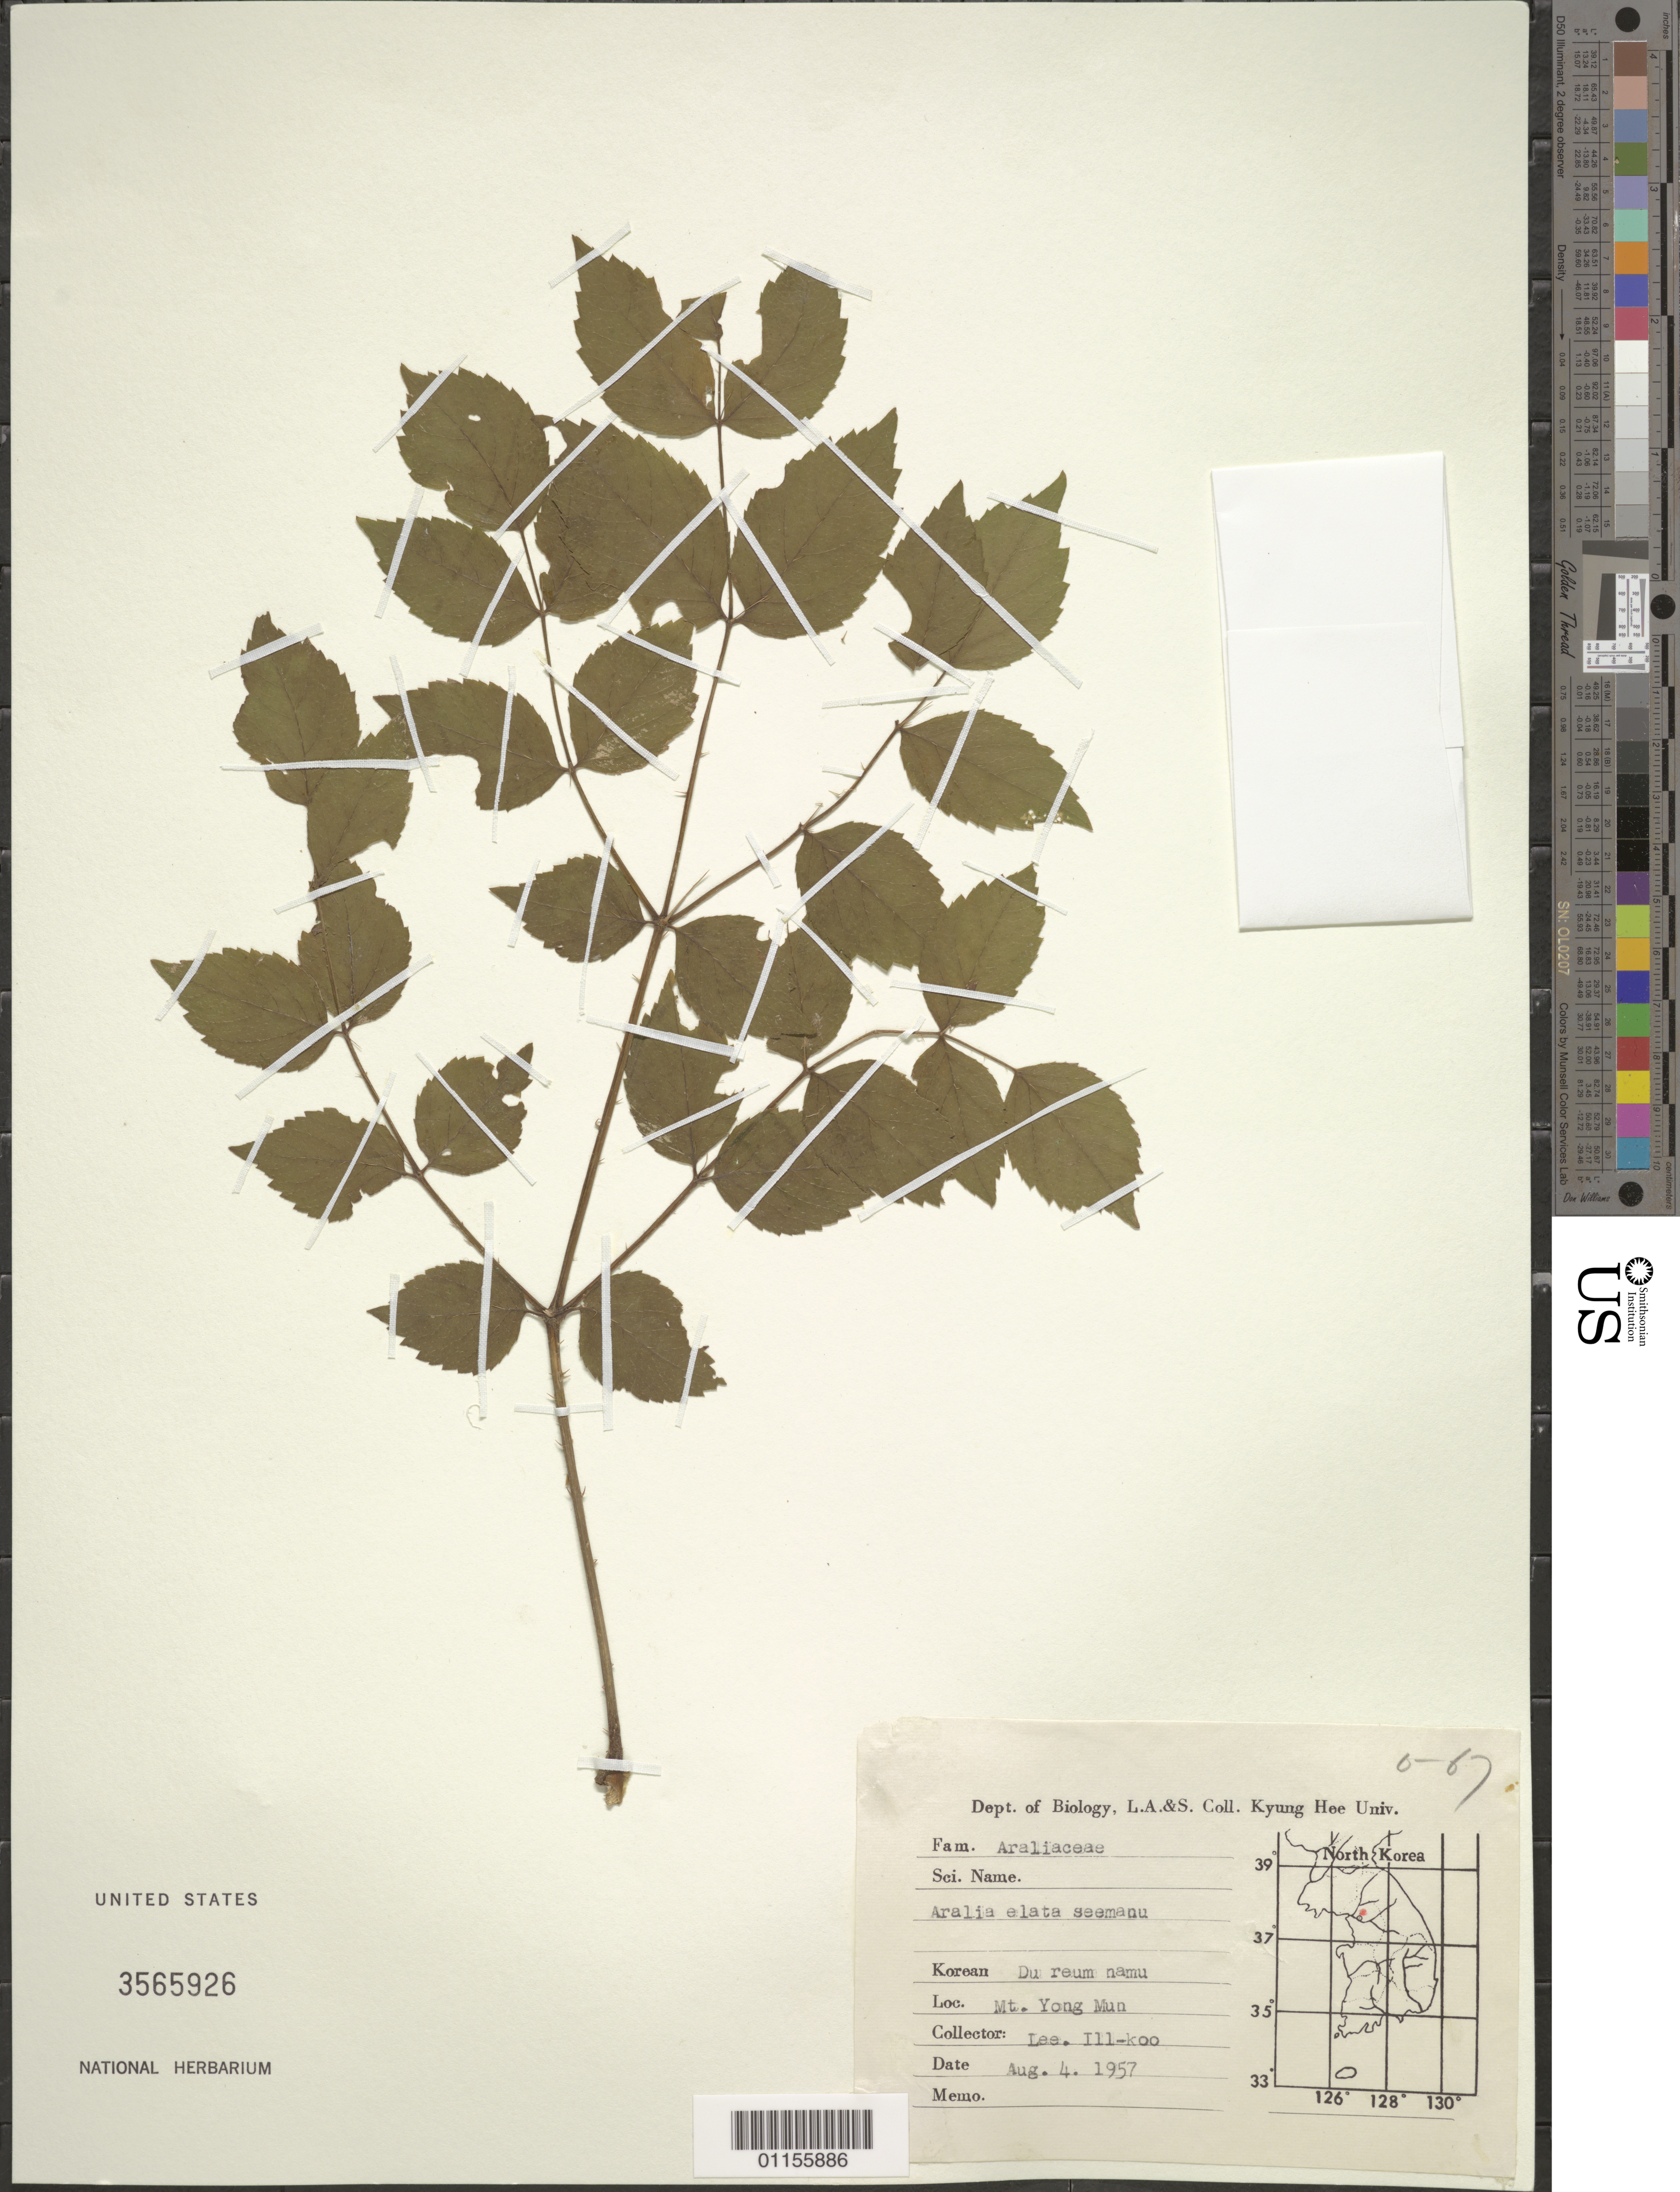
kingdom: Plantae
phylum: Tracheophyta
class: Magnoliopsida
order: Apiales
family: Araliaceae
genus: Aralia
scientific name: Aralia elata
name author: (Miq.) Seem.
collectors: I. Lee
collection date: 1957-08-04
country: North Korea / South Korea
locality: Mt Yong Mun.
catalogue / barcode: US 3565926